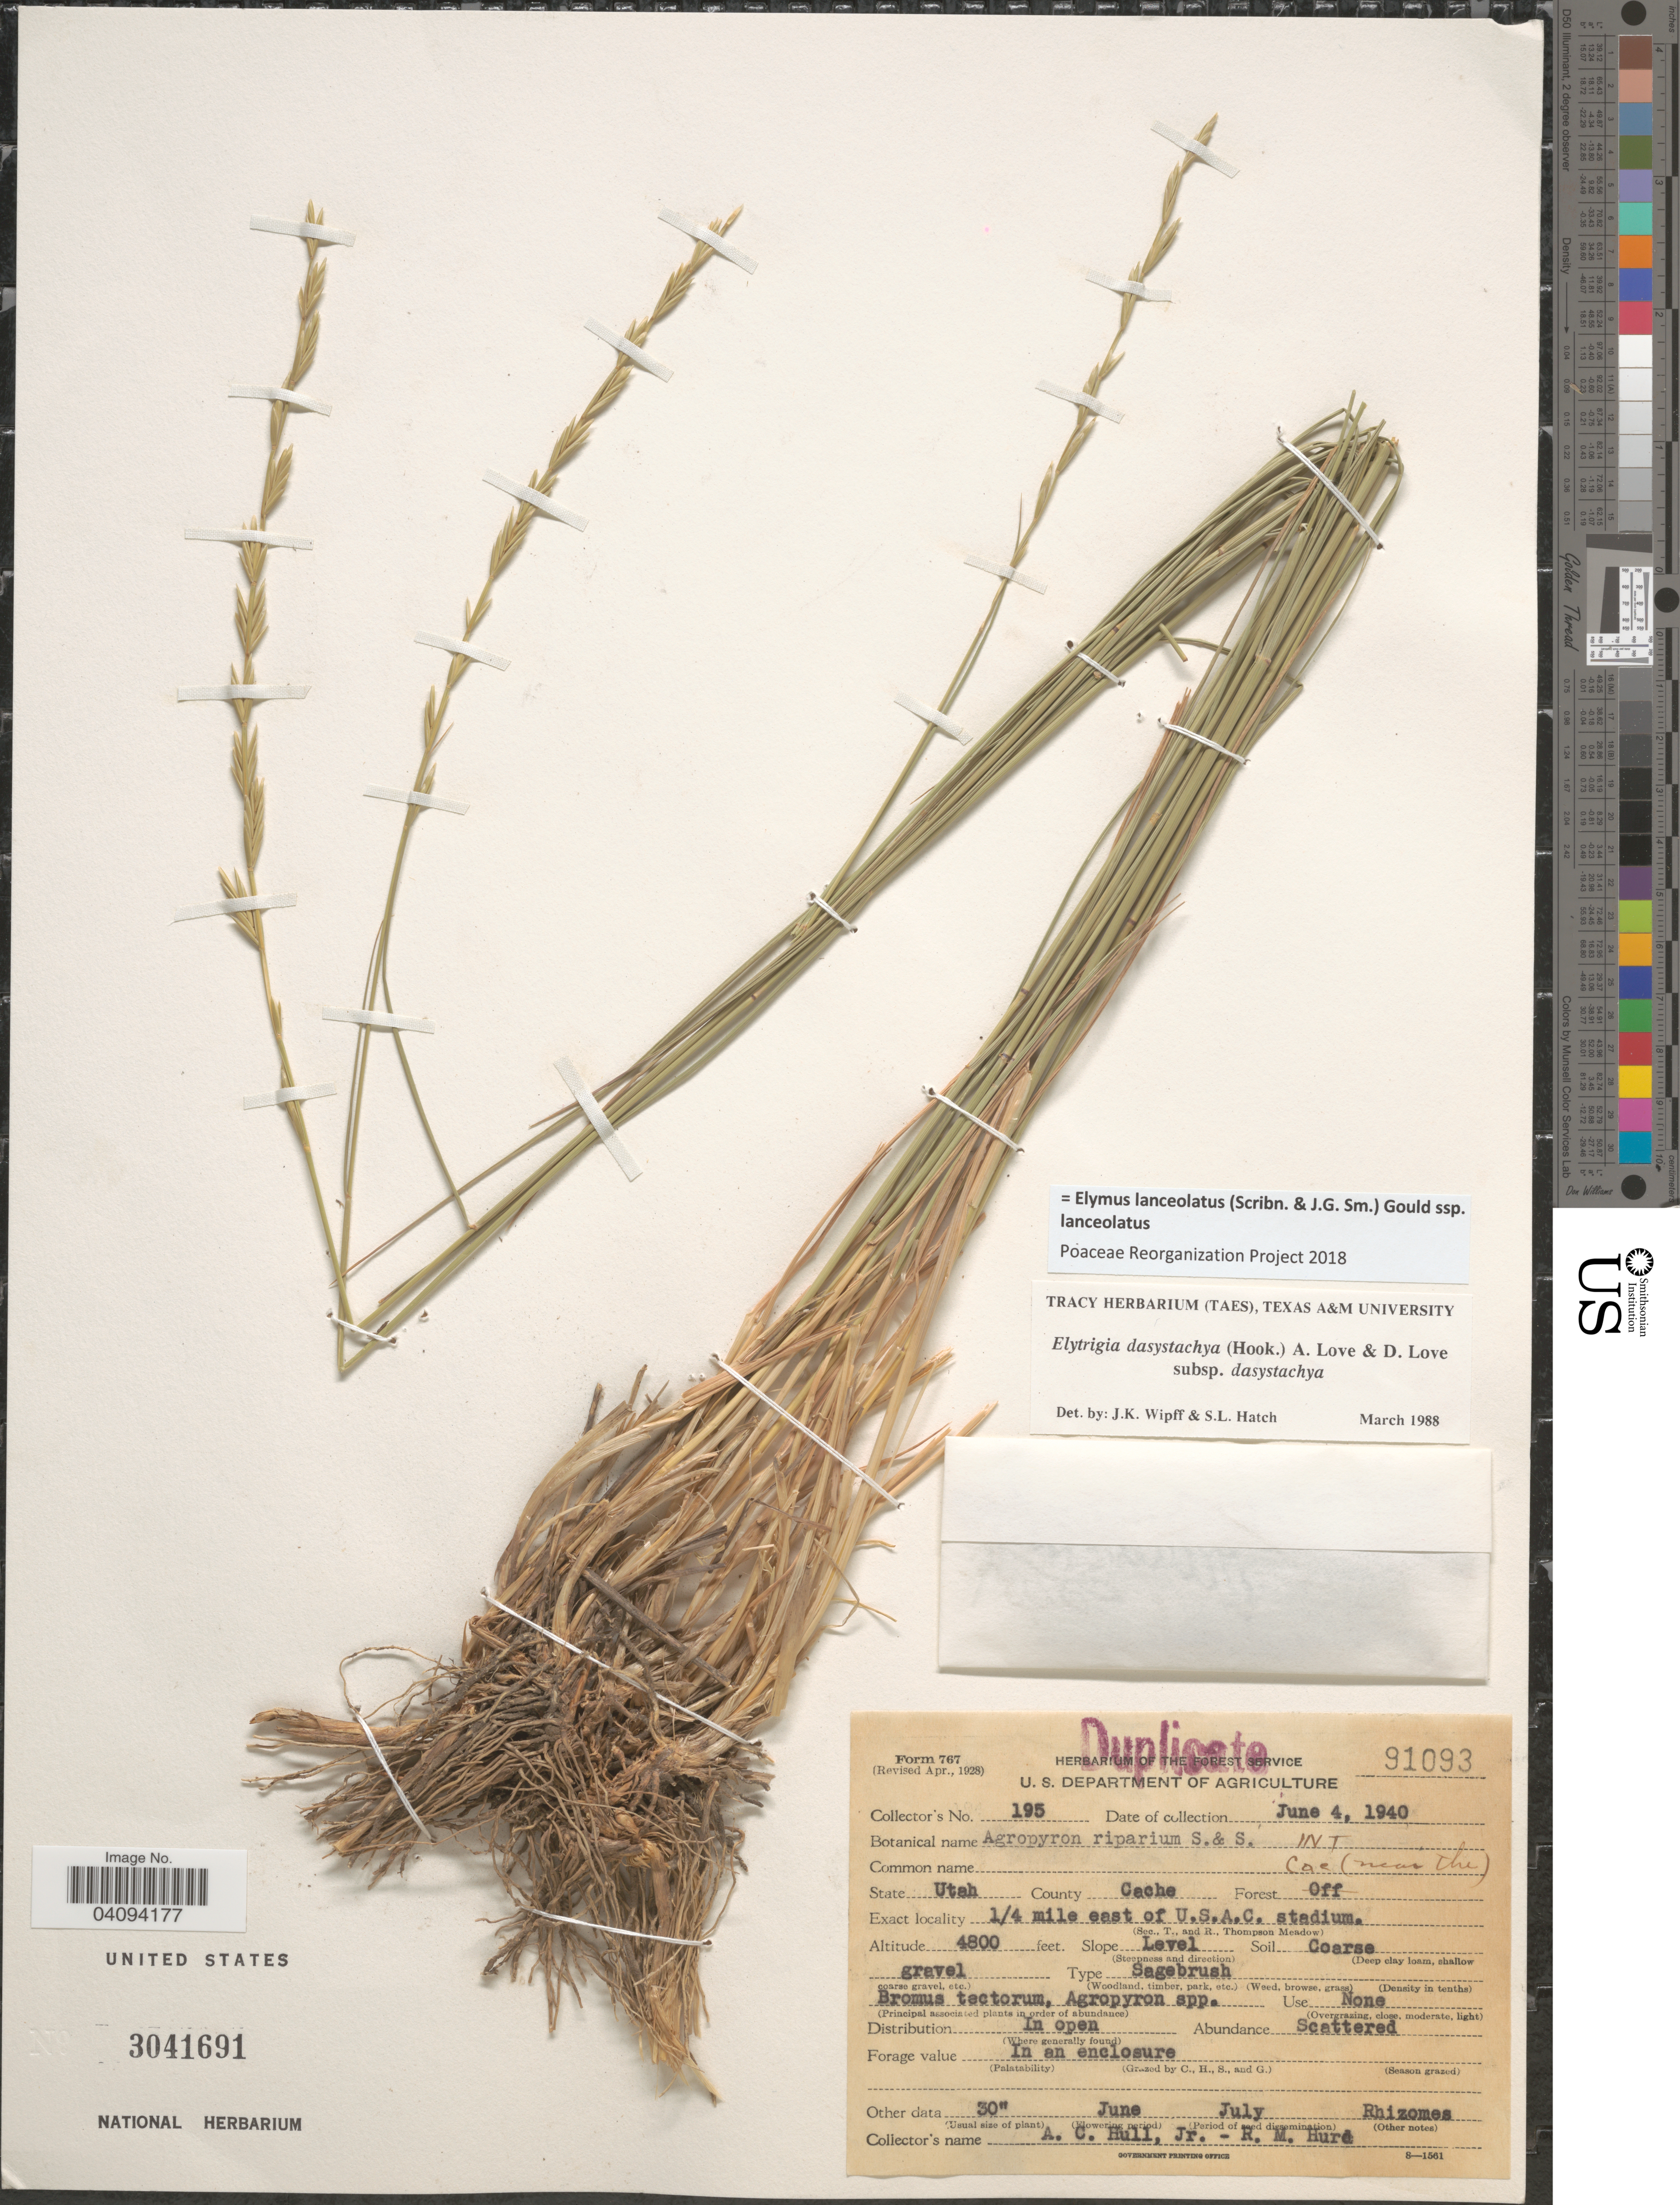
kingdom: Plantae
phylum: Tracheophyta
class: Liliopsida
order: Poales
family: Poaceae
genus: Elymus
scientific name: Elymus lanceolatus subsp. lanceolatus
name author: (Scribn. & J.G. Sm.) Gould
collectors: A. Hull & R. Hurd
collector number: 195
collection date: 1940-06-04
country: United States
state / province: Utah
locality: County Cache. Forest Off. ¼ mile east of U.S.A.C. stadium.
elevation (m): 1463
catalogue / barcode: US 3041691